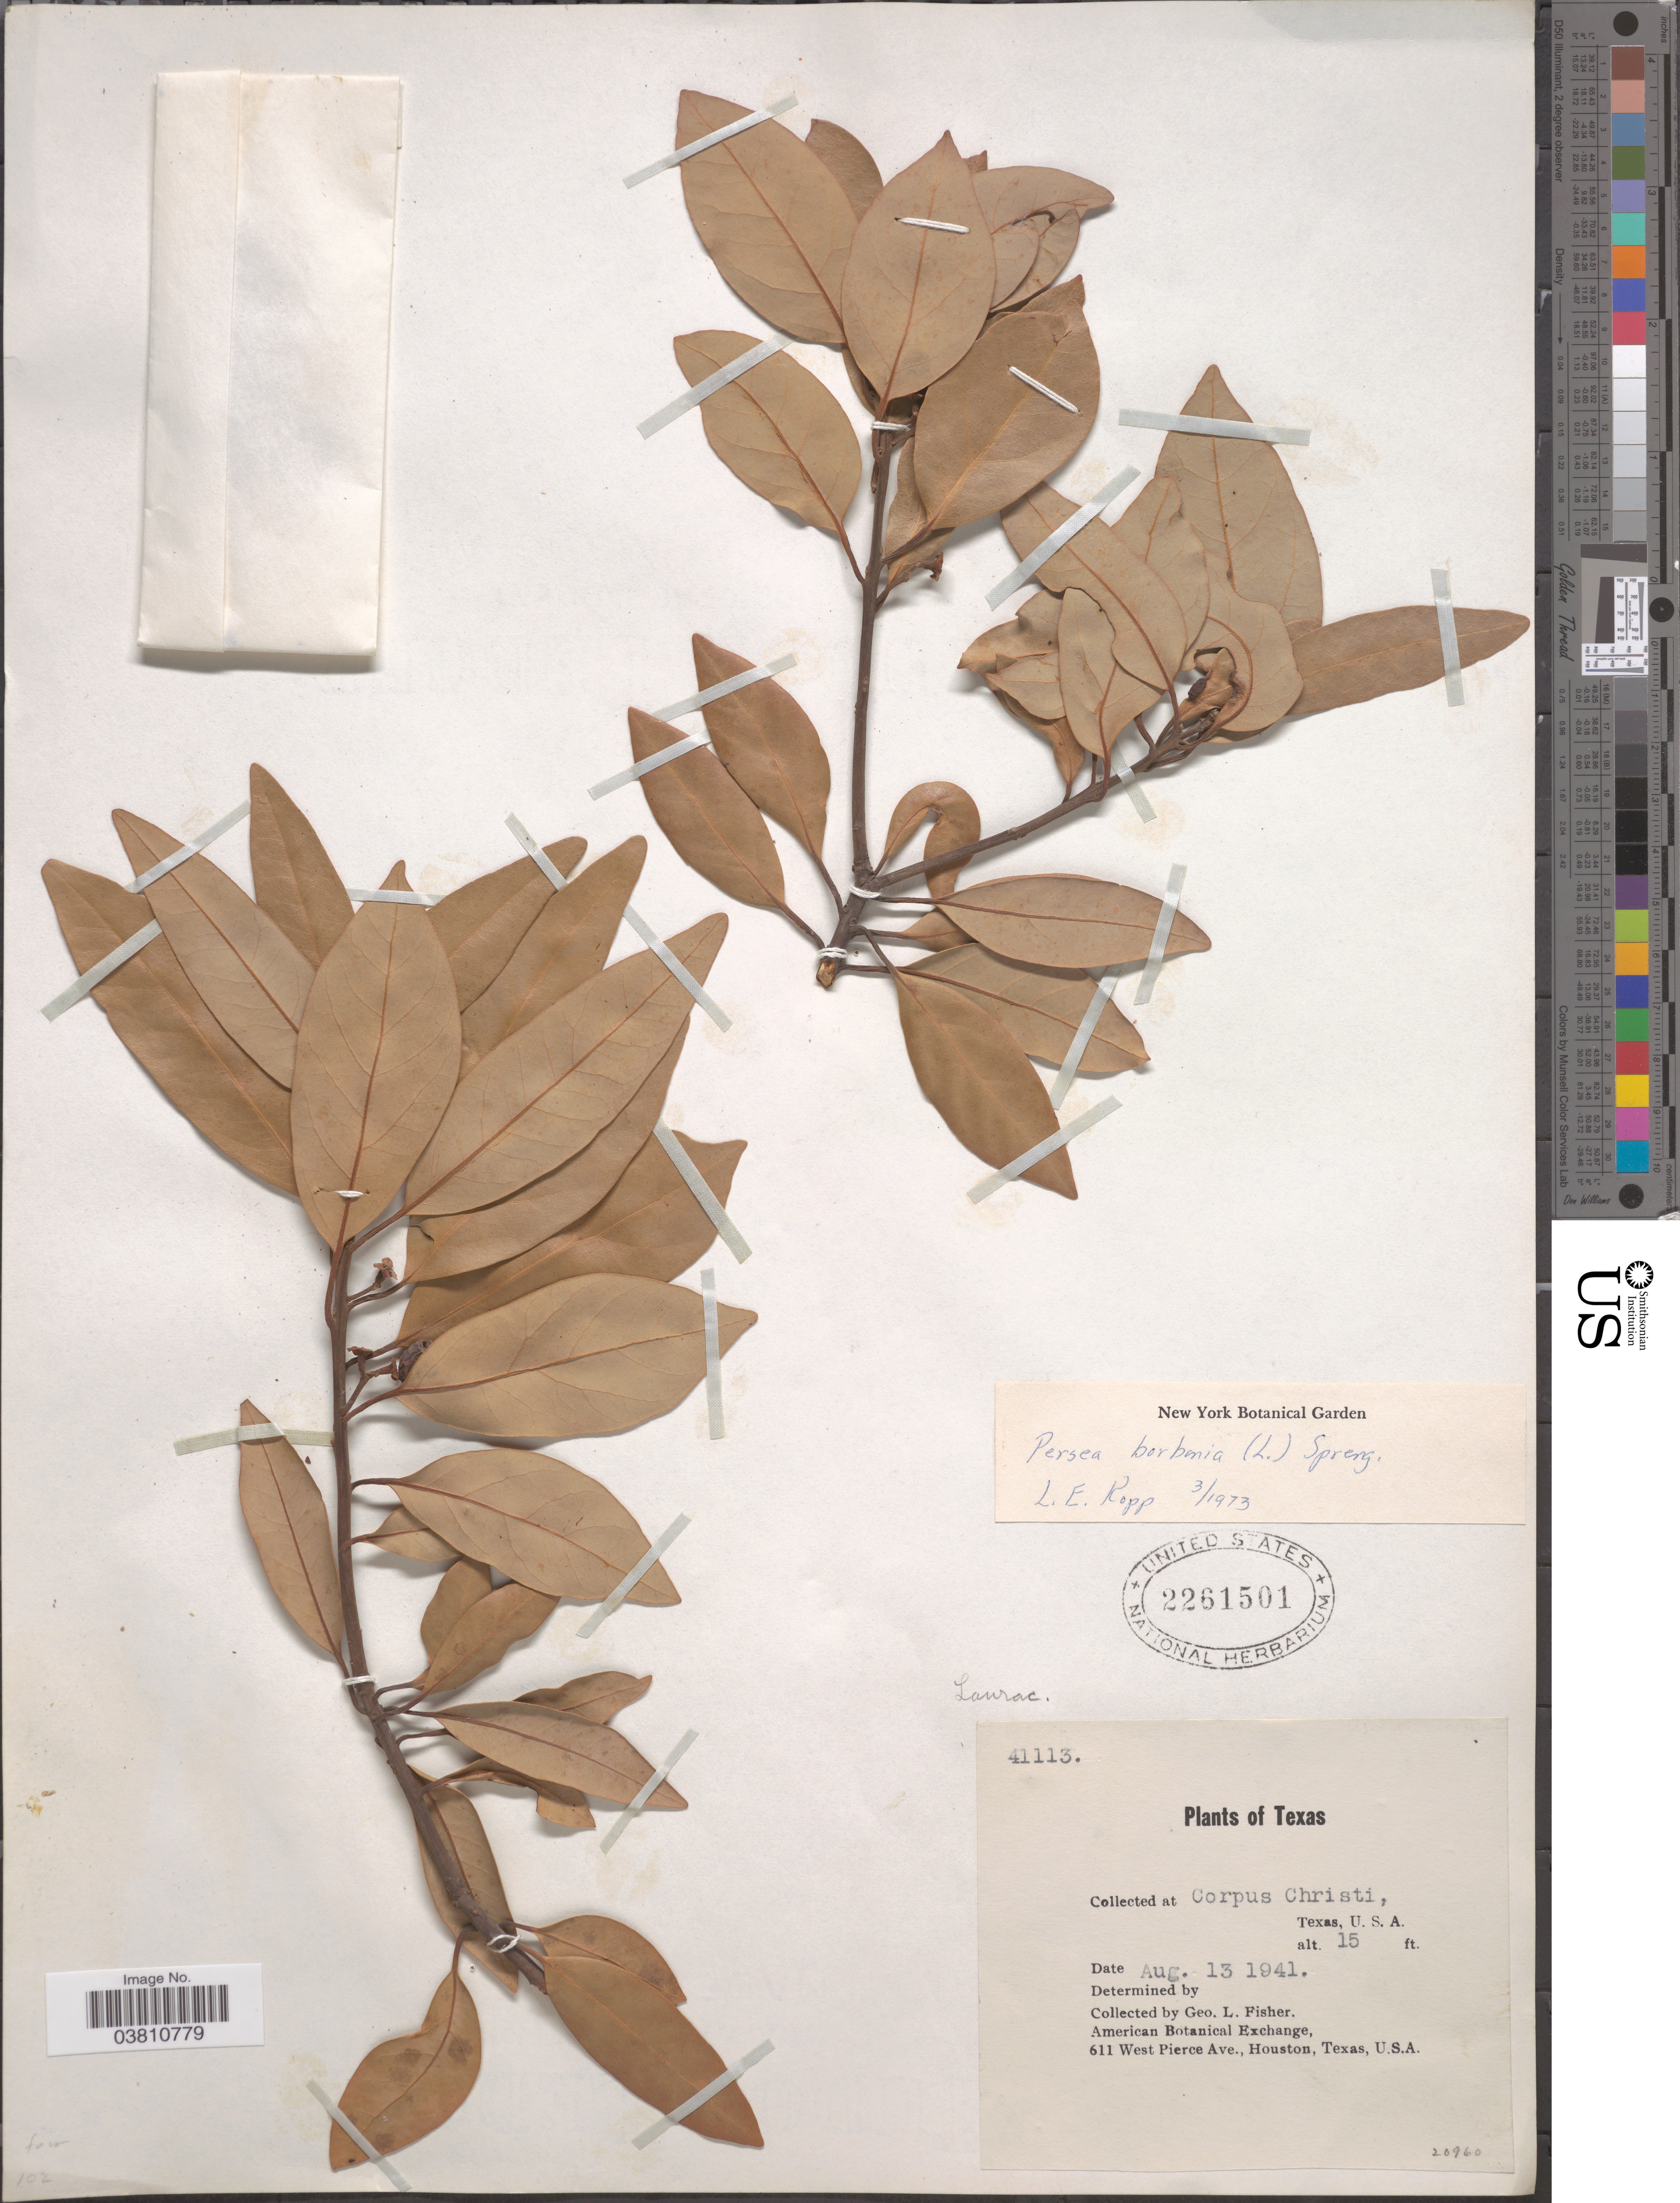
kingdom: Plantae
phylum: Tracheophyta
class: Magnoliopsida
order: Laurales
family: Lauraceae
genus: Persea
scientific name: Persea borbonia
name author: (L.) Spreng.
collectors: G. L. Fisher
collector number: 41113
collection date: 1941-08-13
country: United States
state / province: Texas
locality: Corpus Christi.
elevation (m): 5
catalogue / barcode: US 2261501